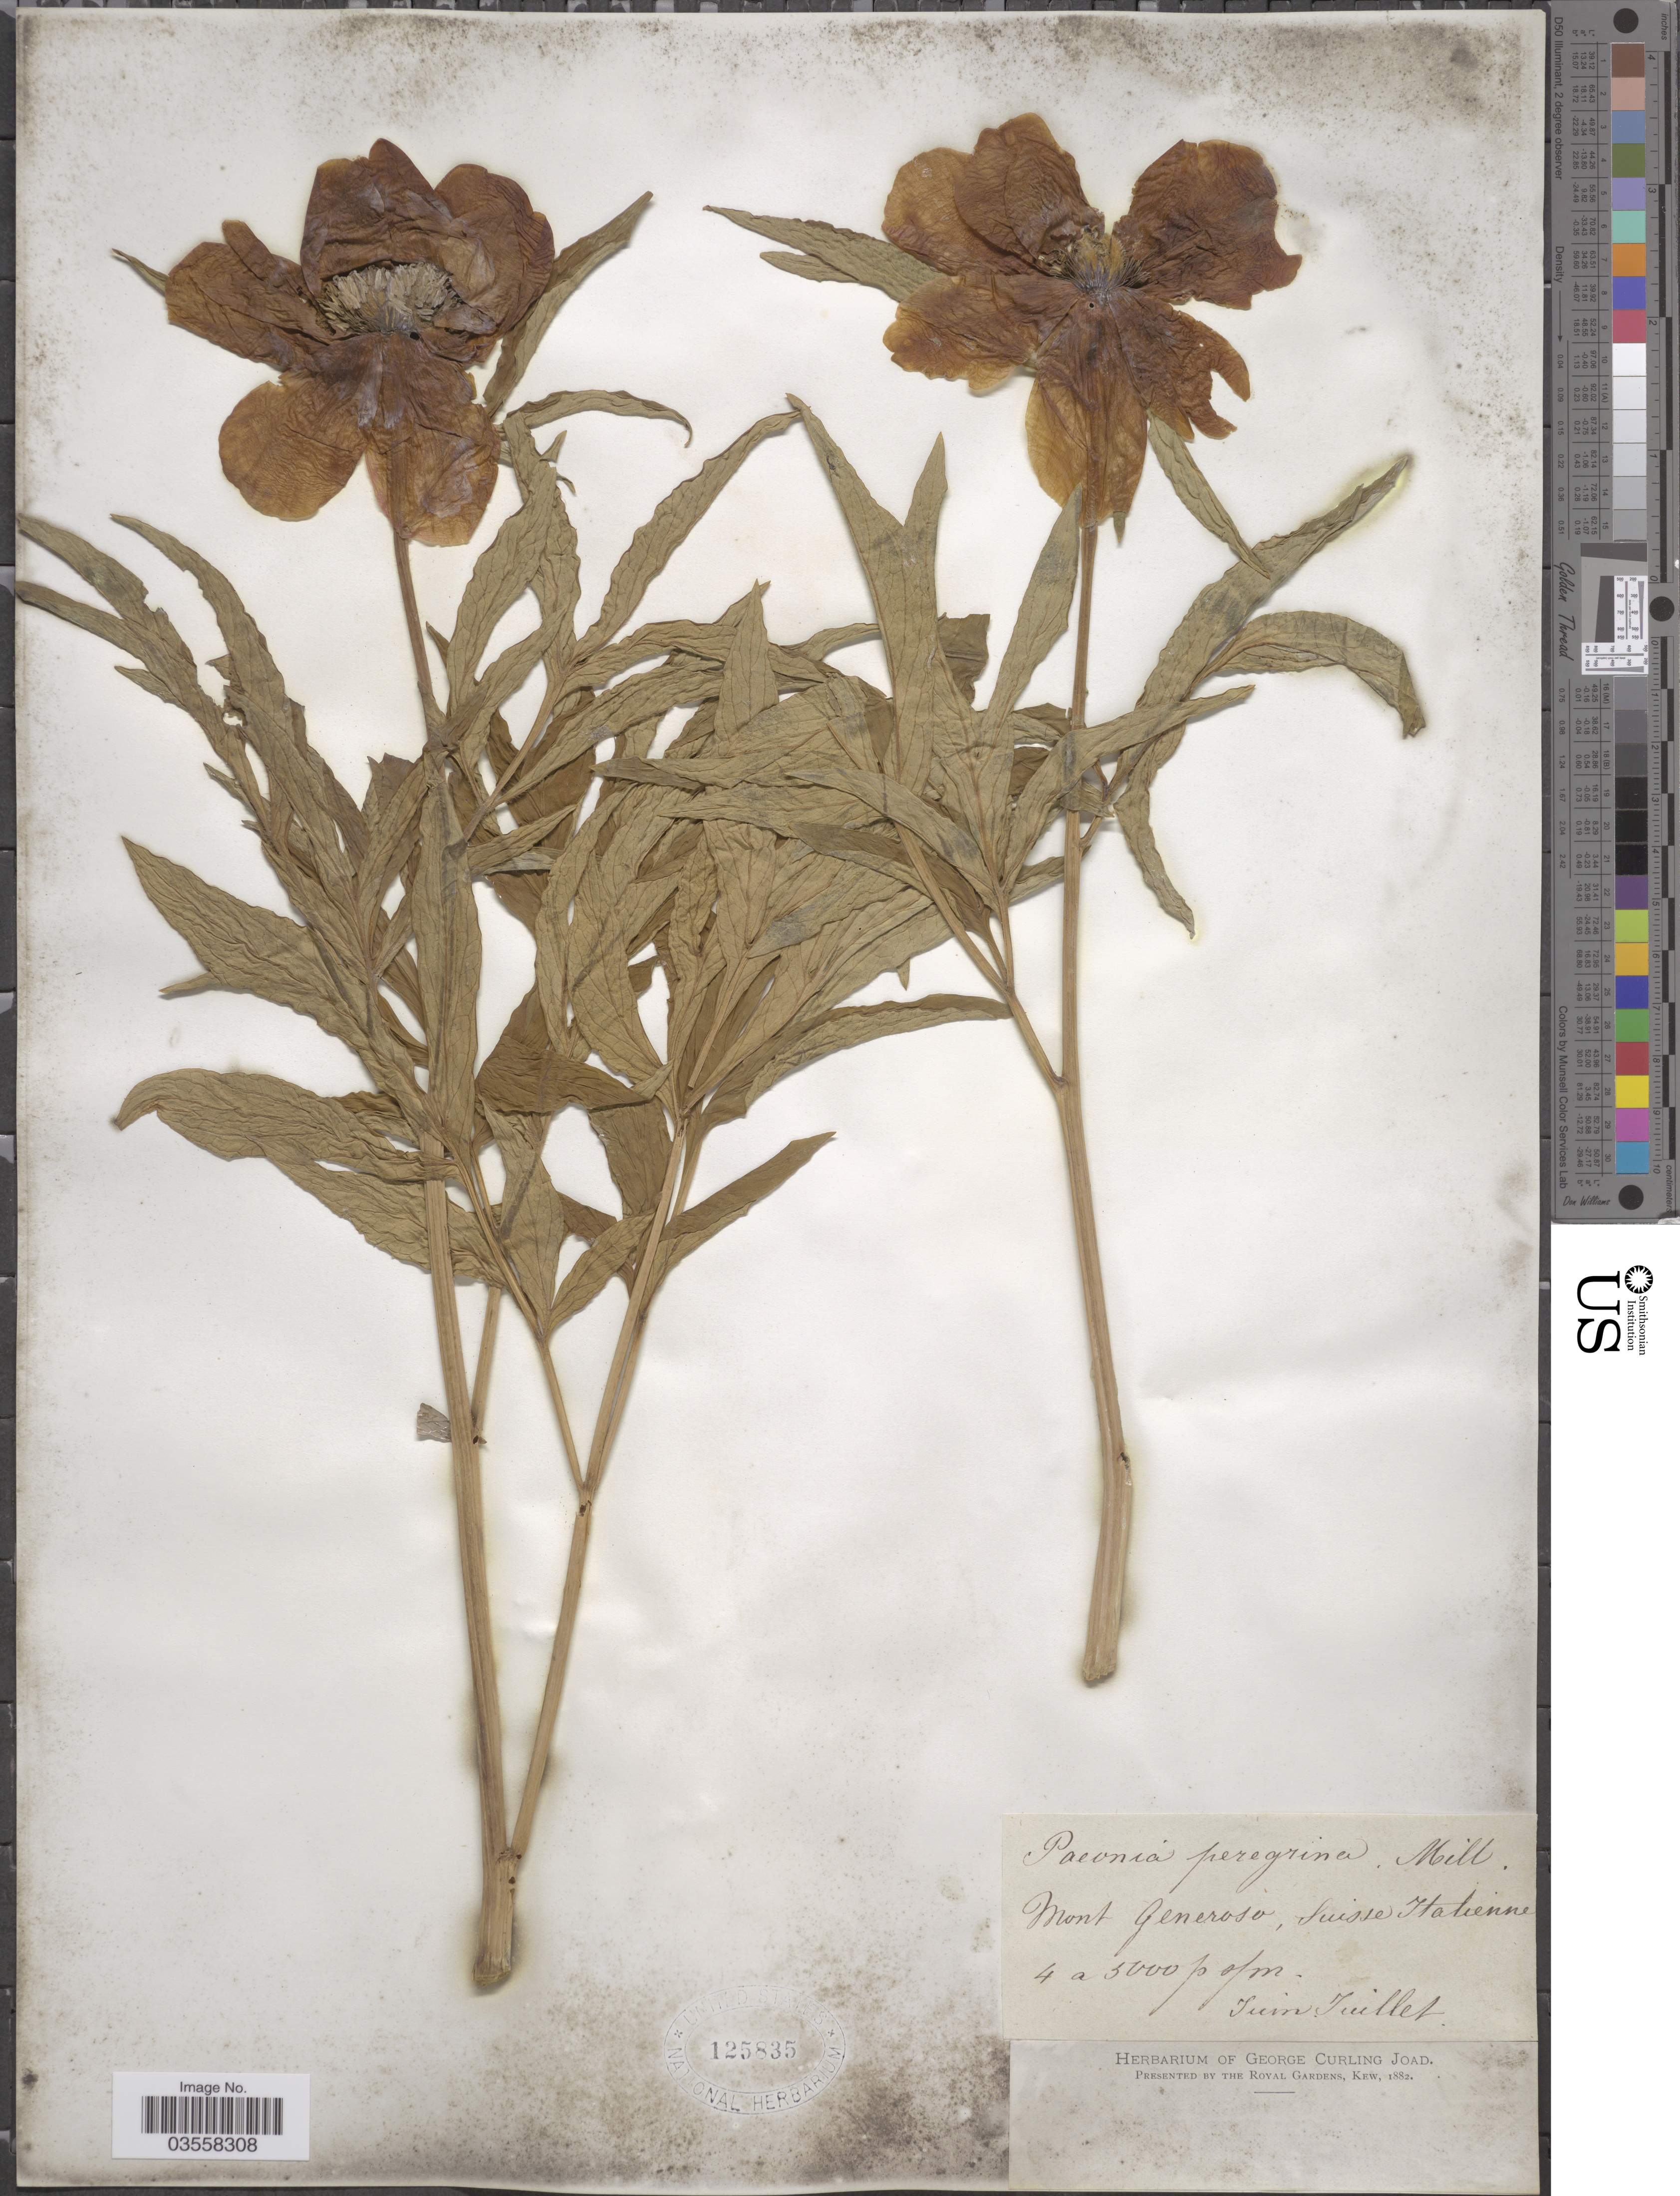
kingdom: Plantae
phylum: Tracheophyta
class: Magnoliopsida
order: Saxifragales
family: Paeoniaceae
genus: Paeonia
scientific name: Paeonia officinalis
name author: L.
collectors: ex herb. George Curling Joad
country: Switzerland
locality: Mont Generoso, Suisse Italienne.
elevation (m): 4000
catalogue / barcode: US 125835